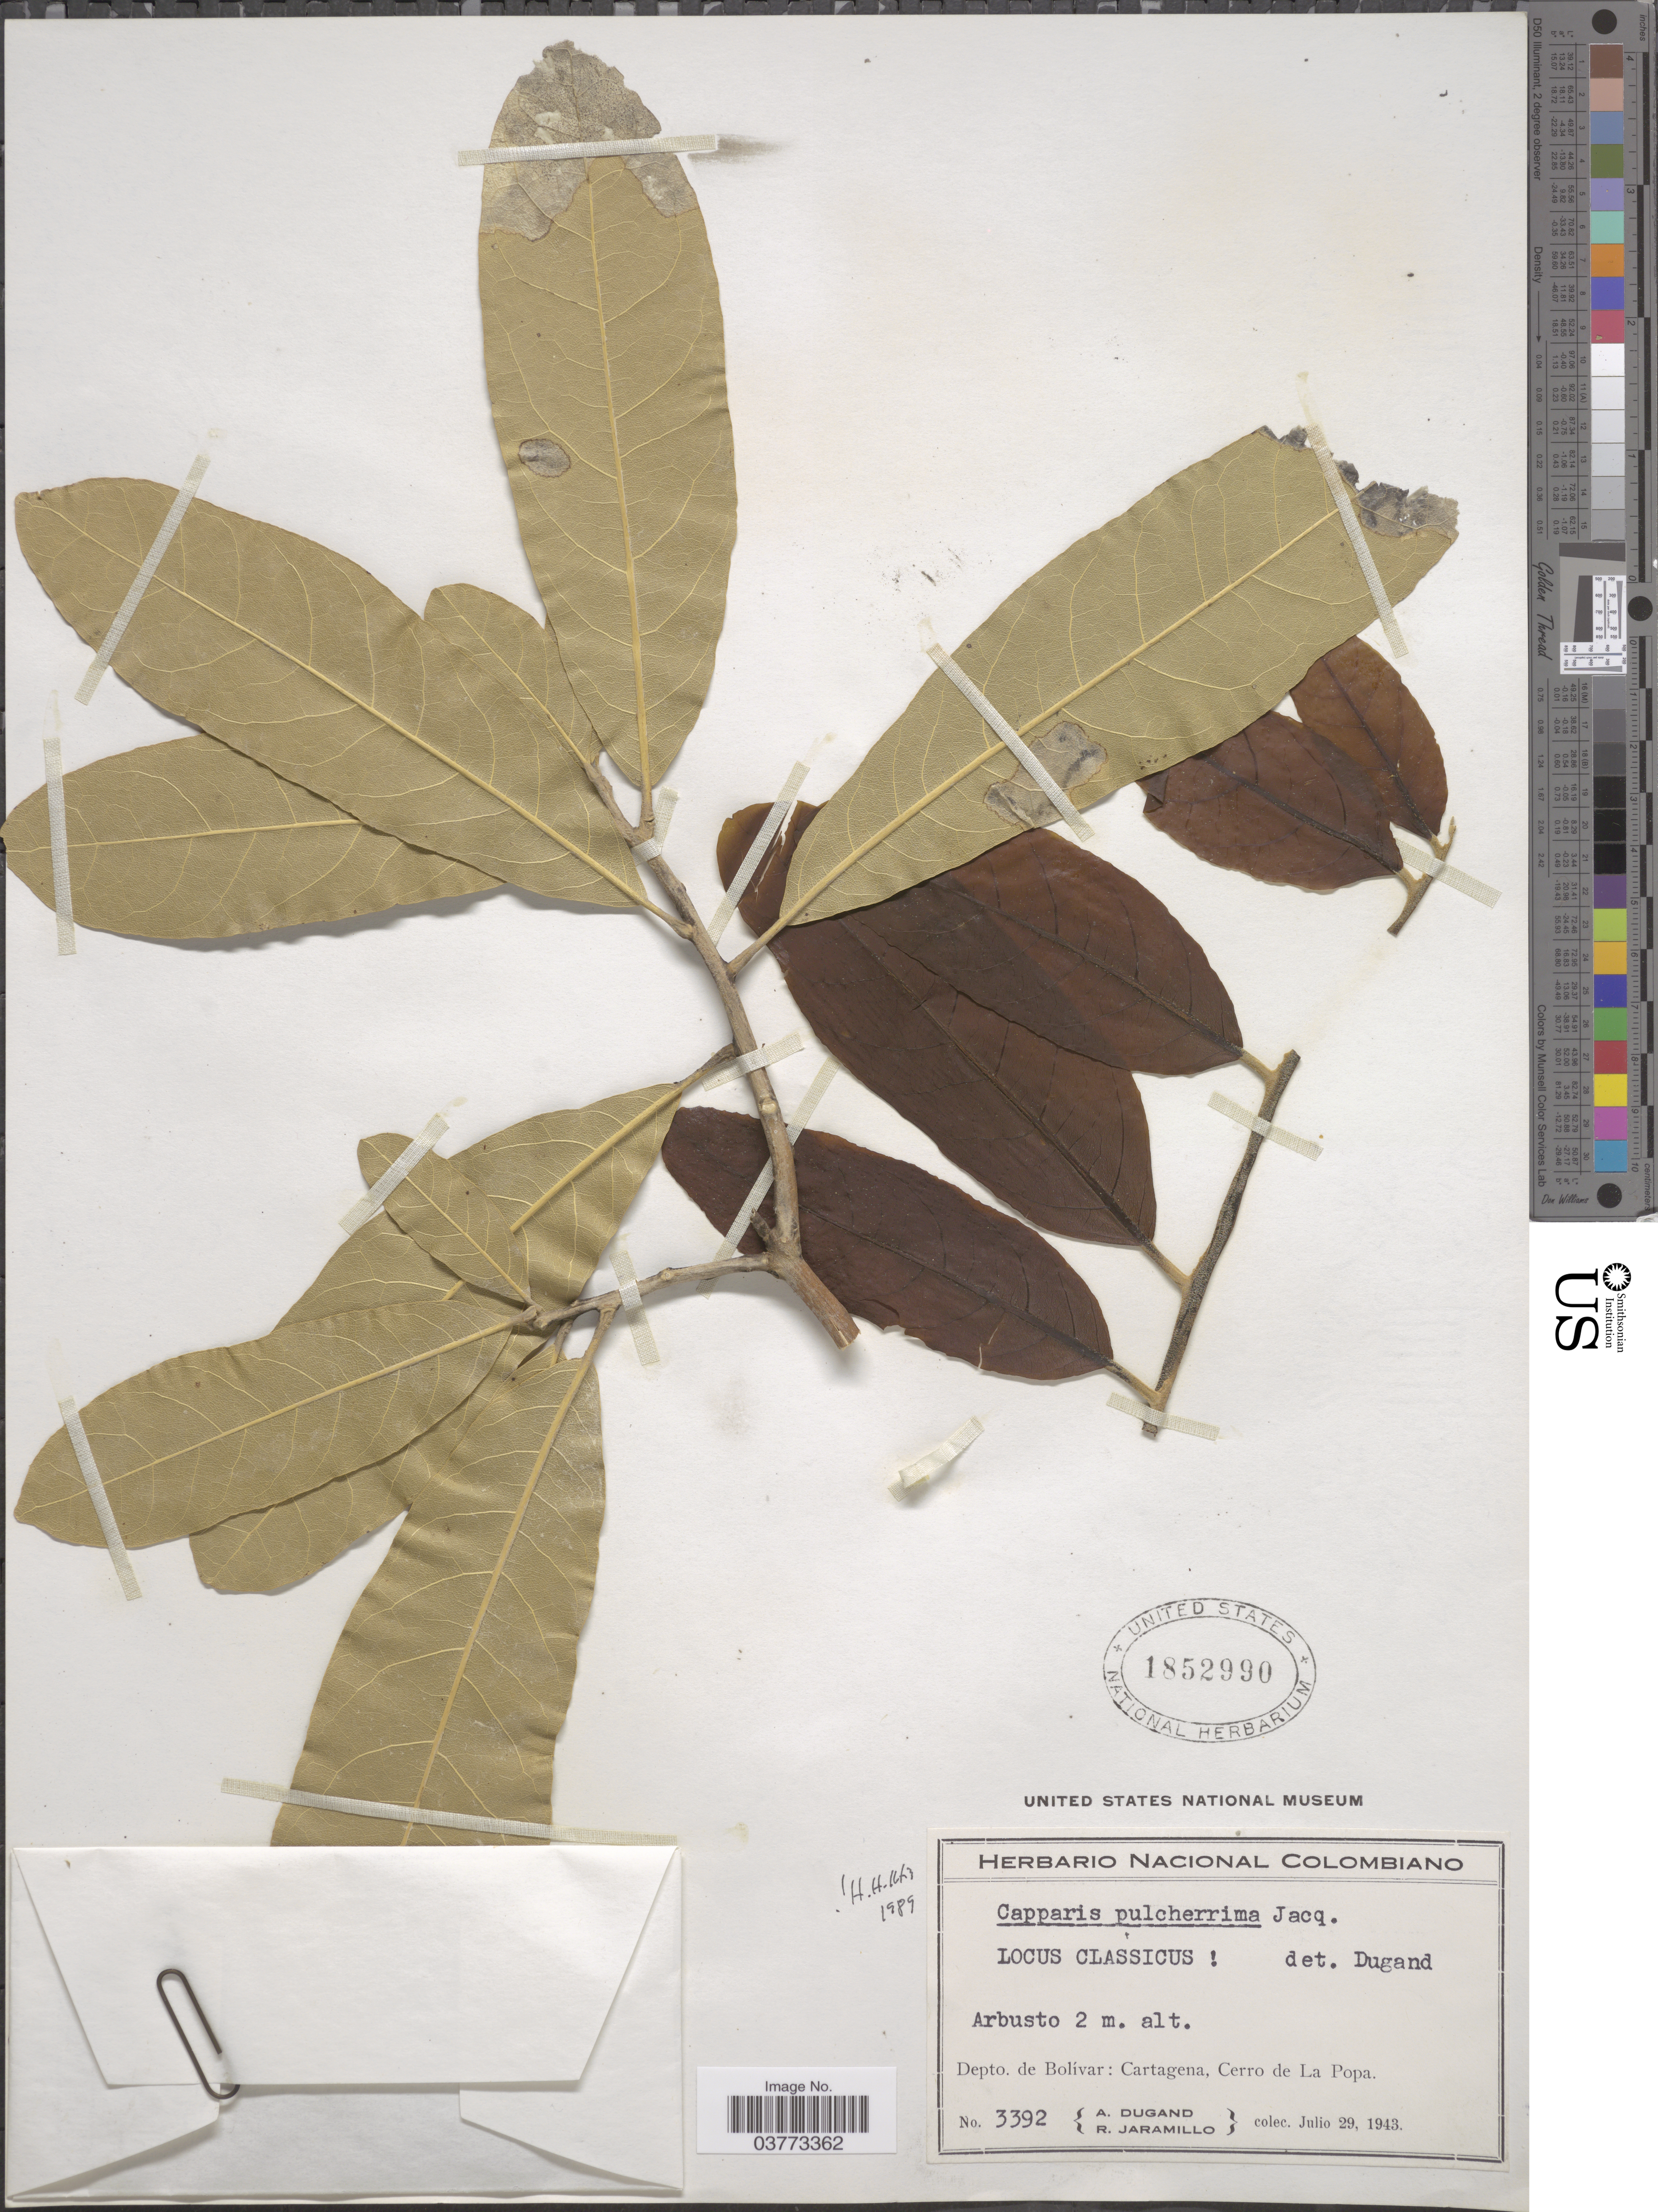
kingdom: Plantae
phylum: Tracheophyta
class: Magnoliopsida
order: Brassicales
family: Capparaceae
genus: Calanthea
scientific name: Calanthea pulcherrima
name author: (Jacq.) Miers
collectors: A. Dugand & R. Jaramillo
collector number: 3392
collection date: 1943-07-29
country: Colombia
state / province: Bolívar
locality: Depto. de Bolívar: Cartagena, Cerro de La Popa.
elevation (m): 2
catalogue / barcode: US 1852990